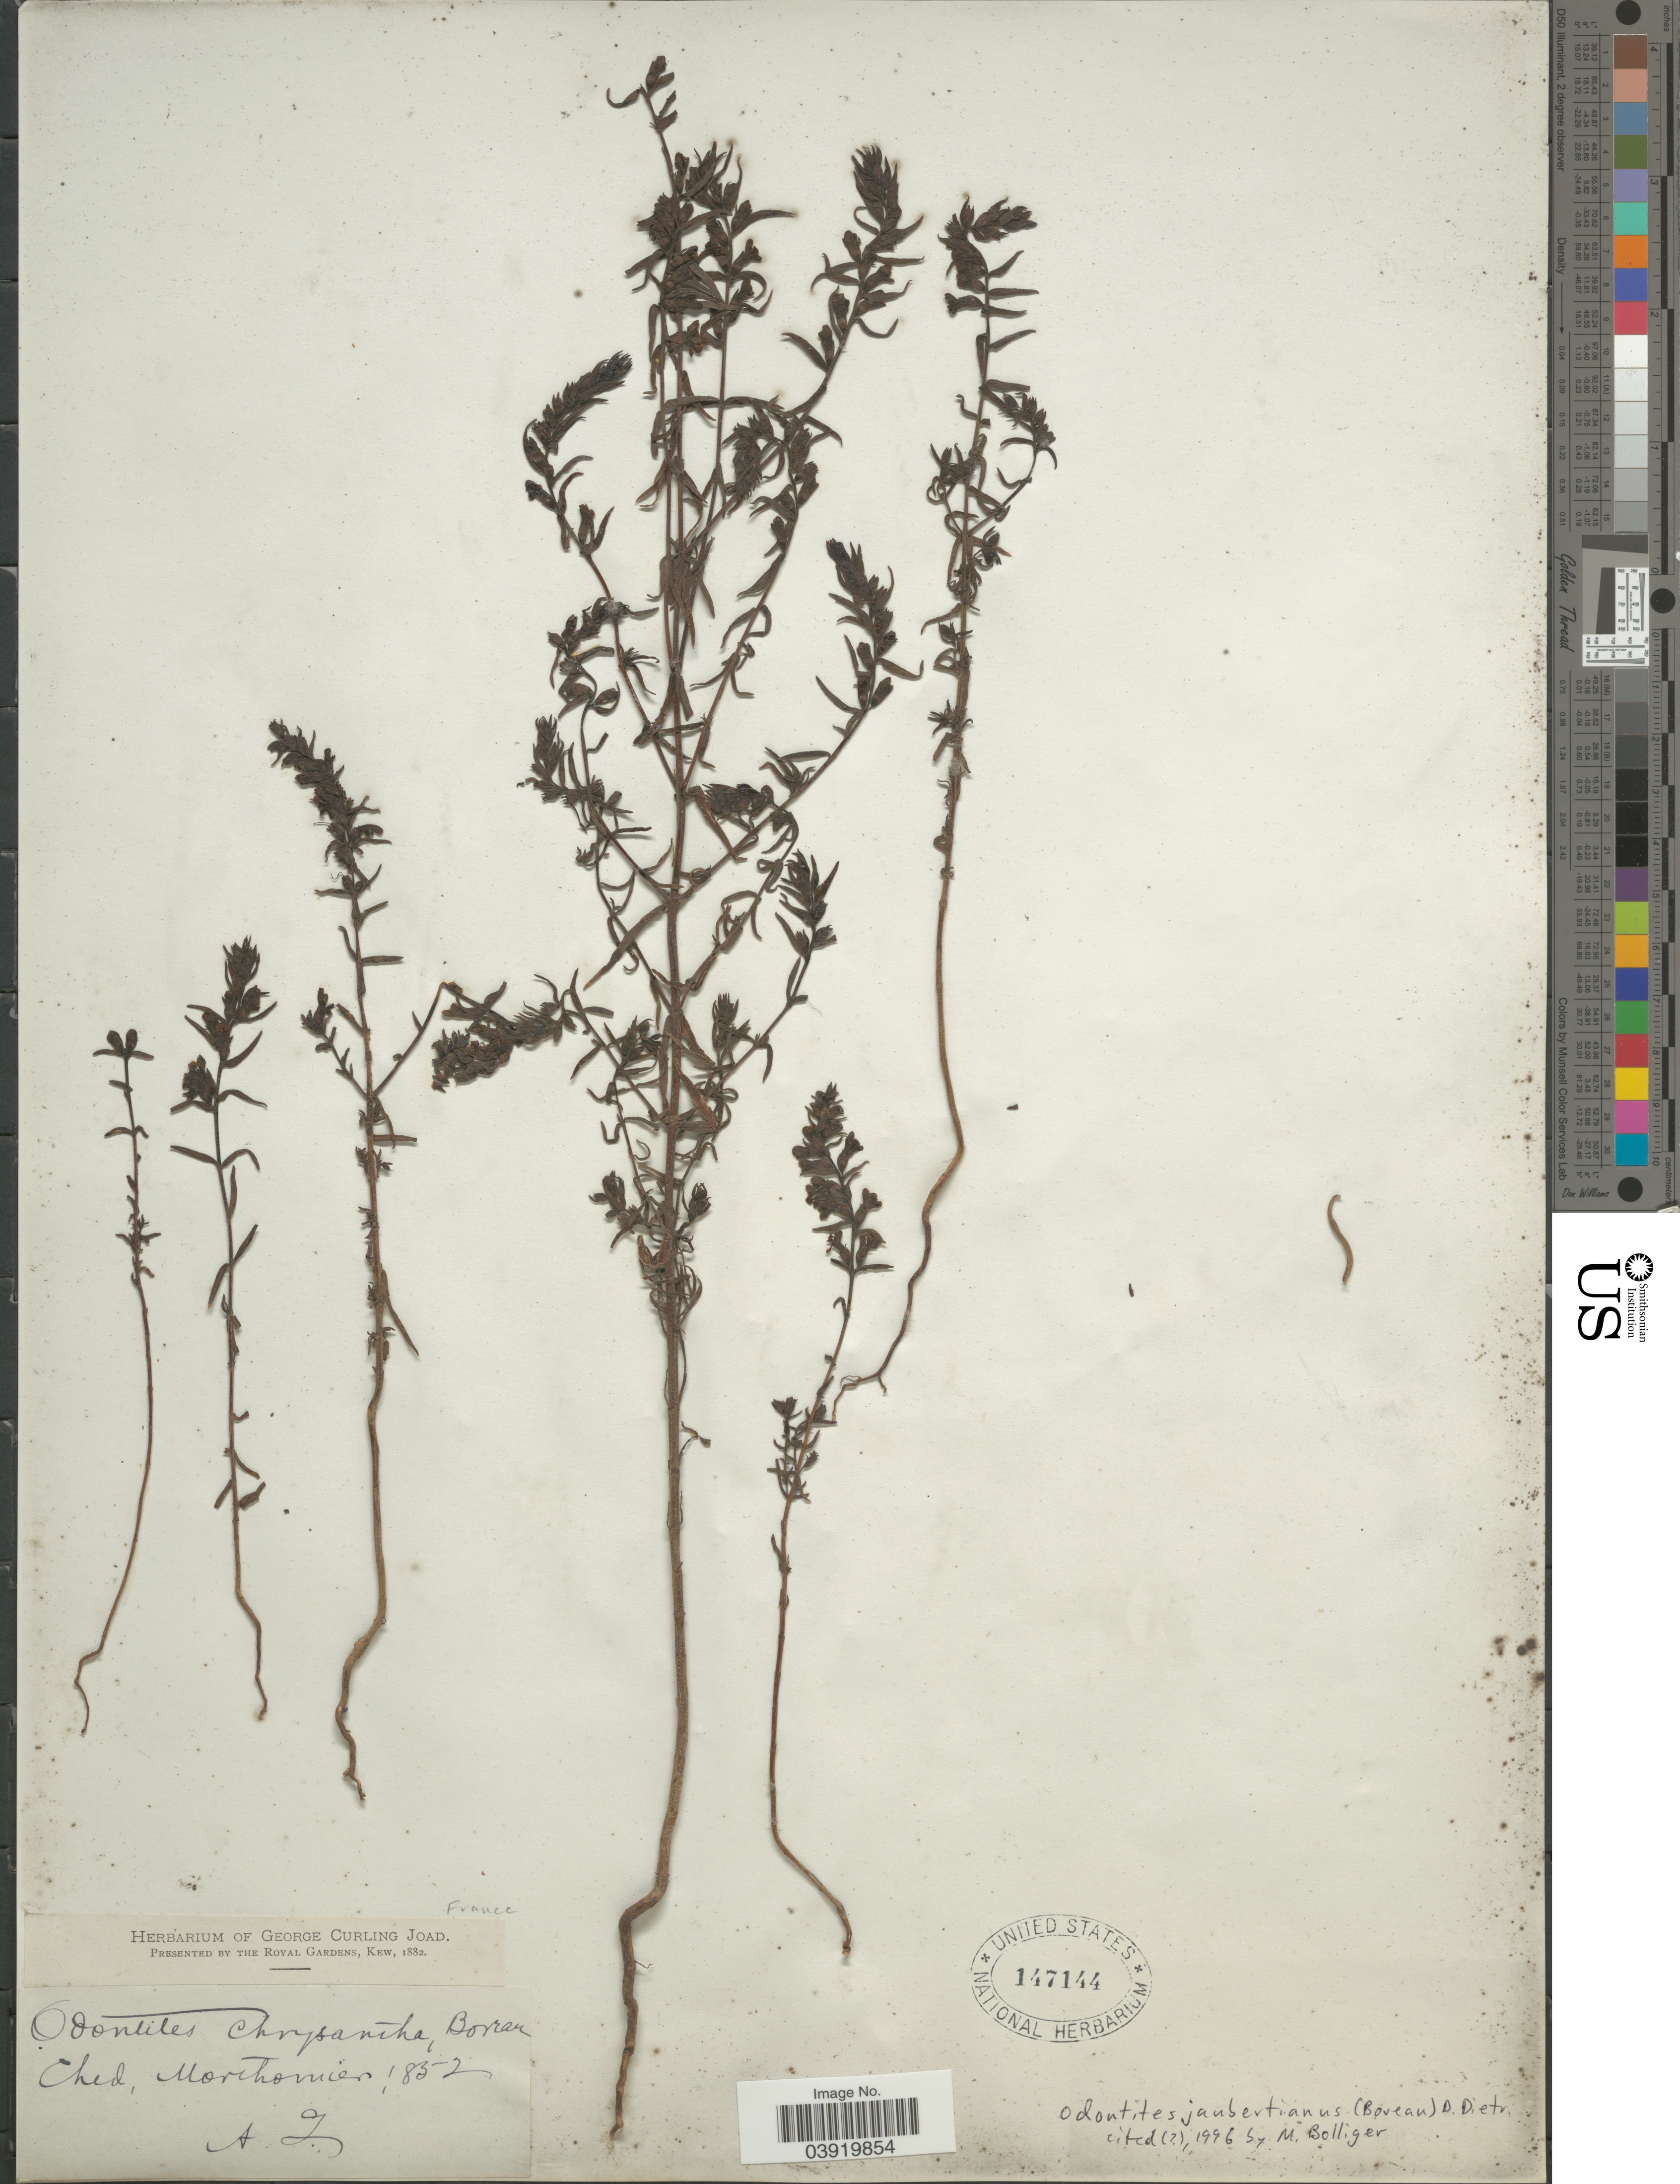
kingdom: Plantae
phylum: Tracheophyta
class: Magnoliopsida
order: Lamiales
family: Orobanchaceae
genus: Odontites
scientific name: Odontites jaubertianus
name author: D. Dietr.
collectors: A. L.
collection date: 1852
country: France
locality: Cher, Morthomiers.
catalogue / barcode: US 147144